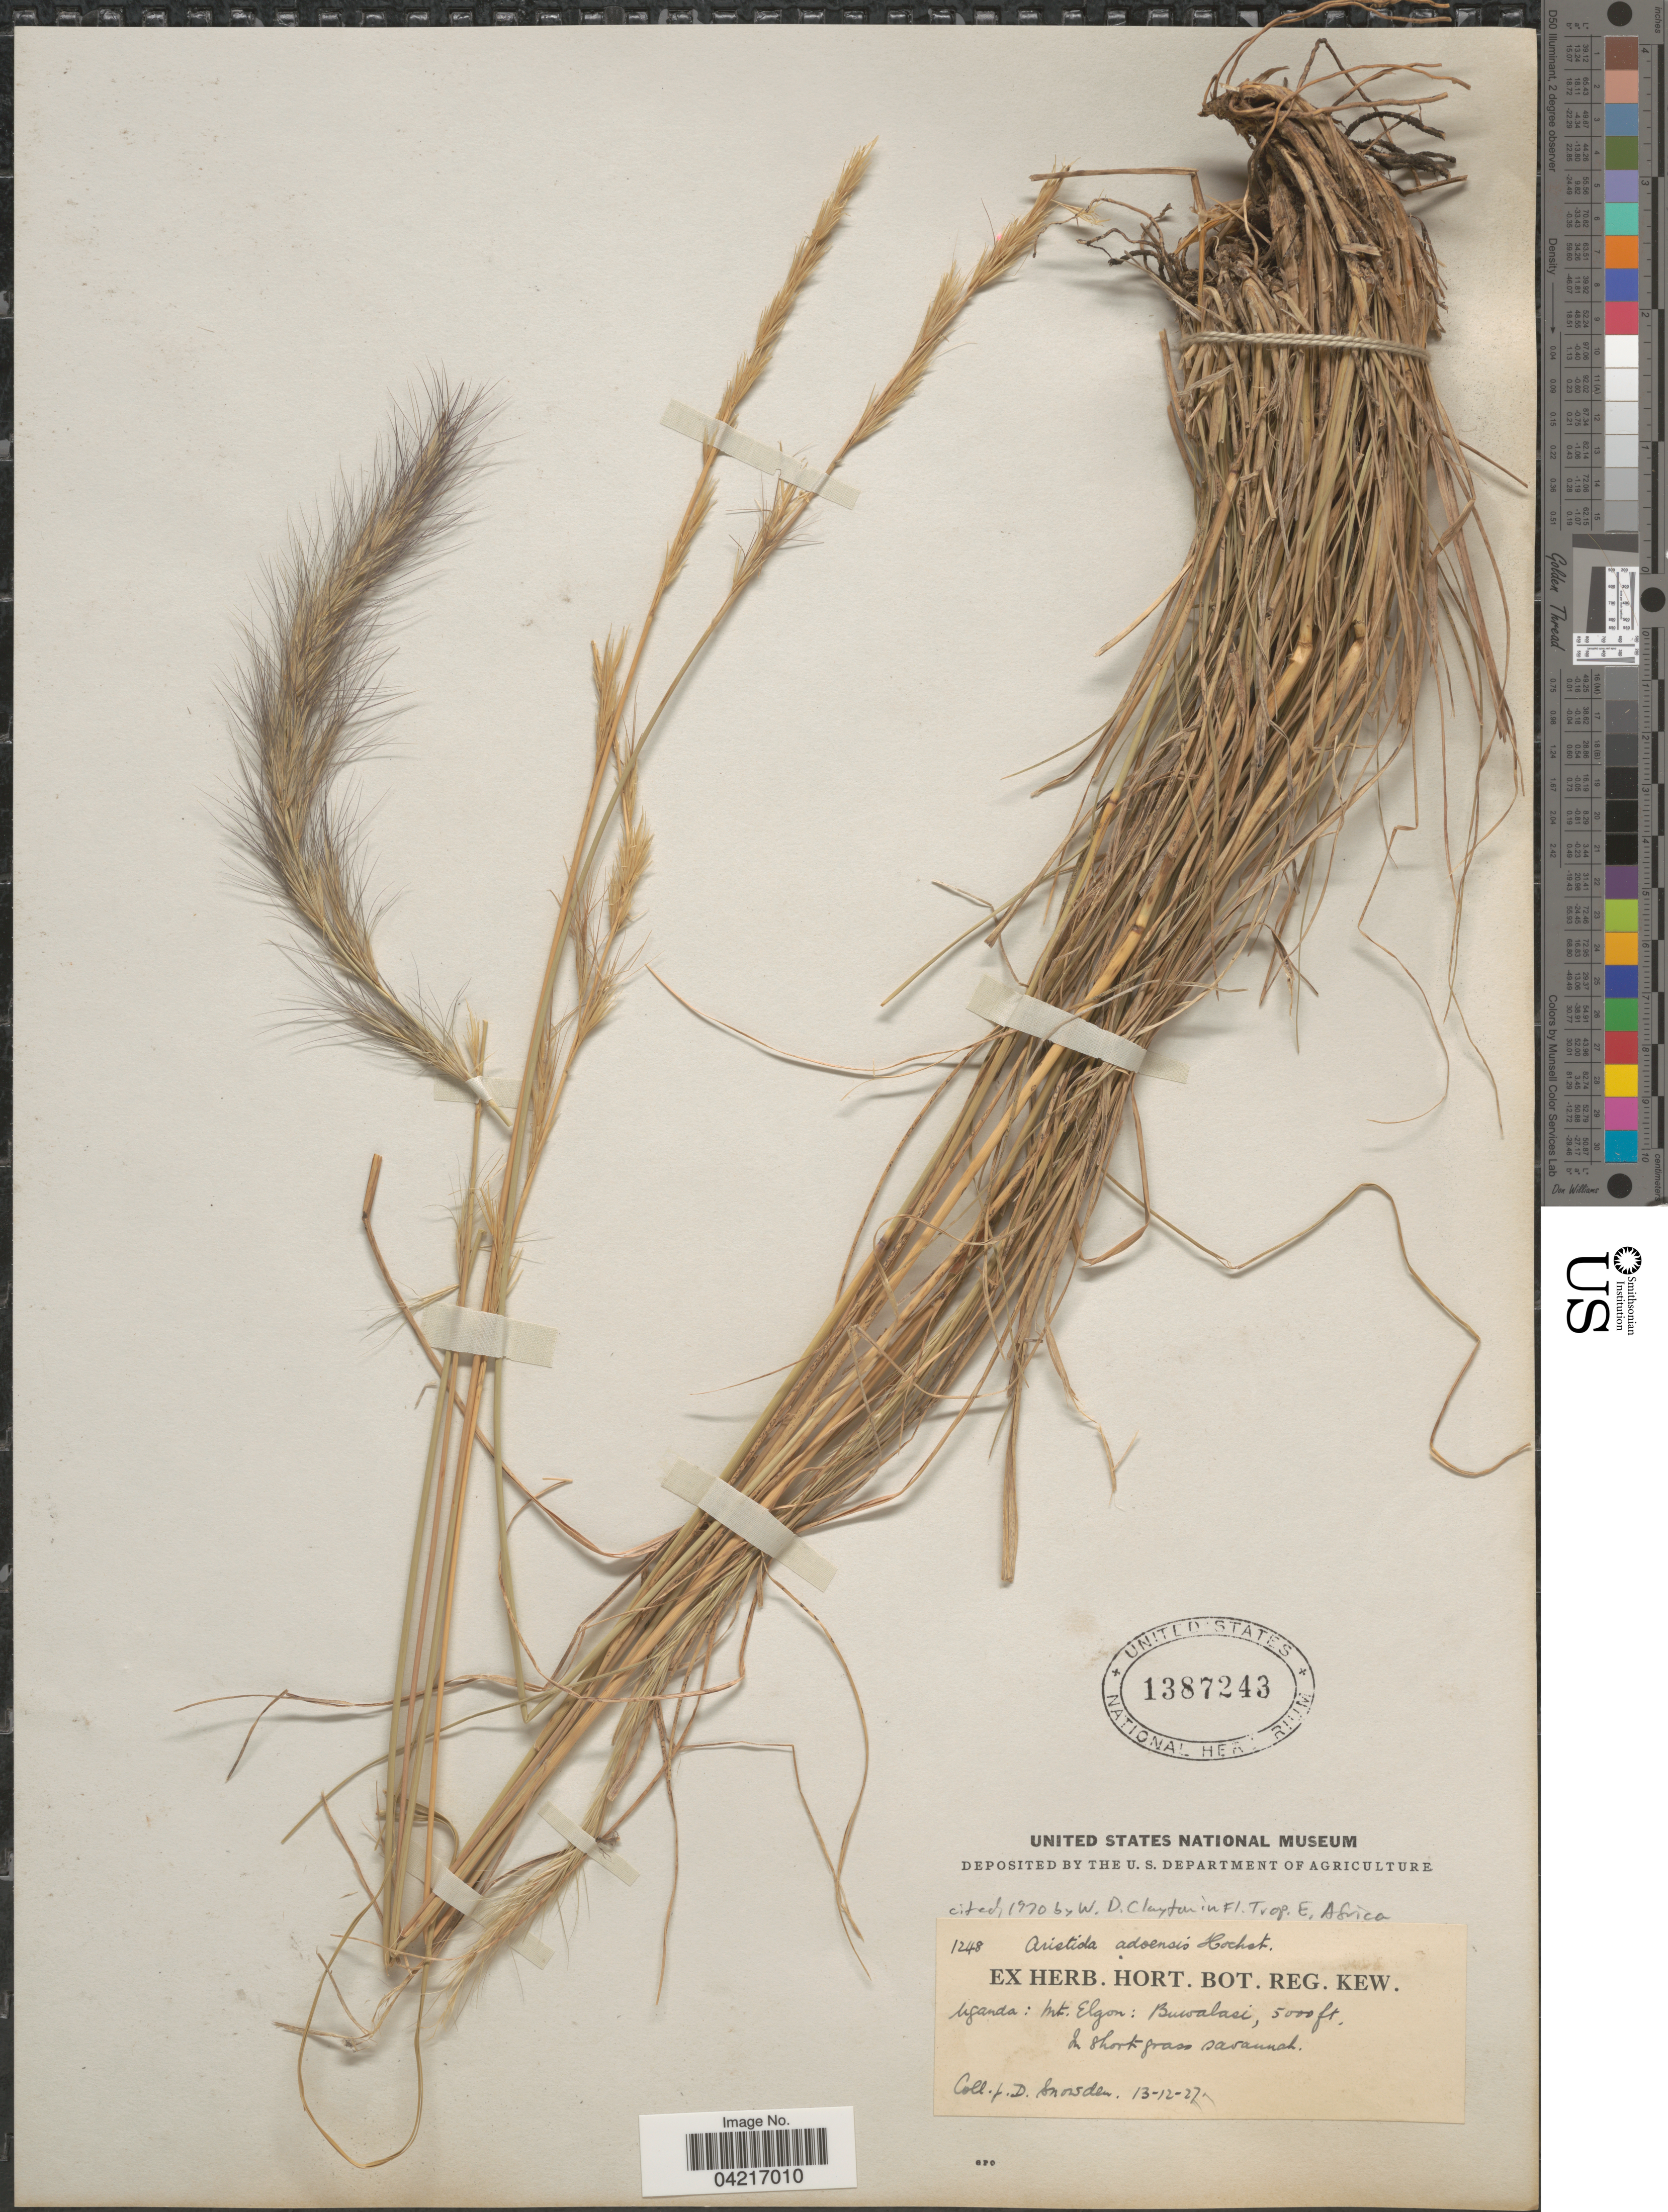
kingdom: Plantae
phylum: Tracheophyta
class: Liliopsida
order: Poales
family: Poaceae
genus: Aristida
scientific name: Aristida adoensis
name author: Hochst. ex A. Rich.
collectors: J. Snowden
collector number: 1248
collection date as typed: Transcribed d/m/y: 13/12/27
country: Uganda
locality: Mt. Elgon: Buwalasi. In short grass savannah.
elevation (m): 1524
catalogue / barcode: US 1387243